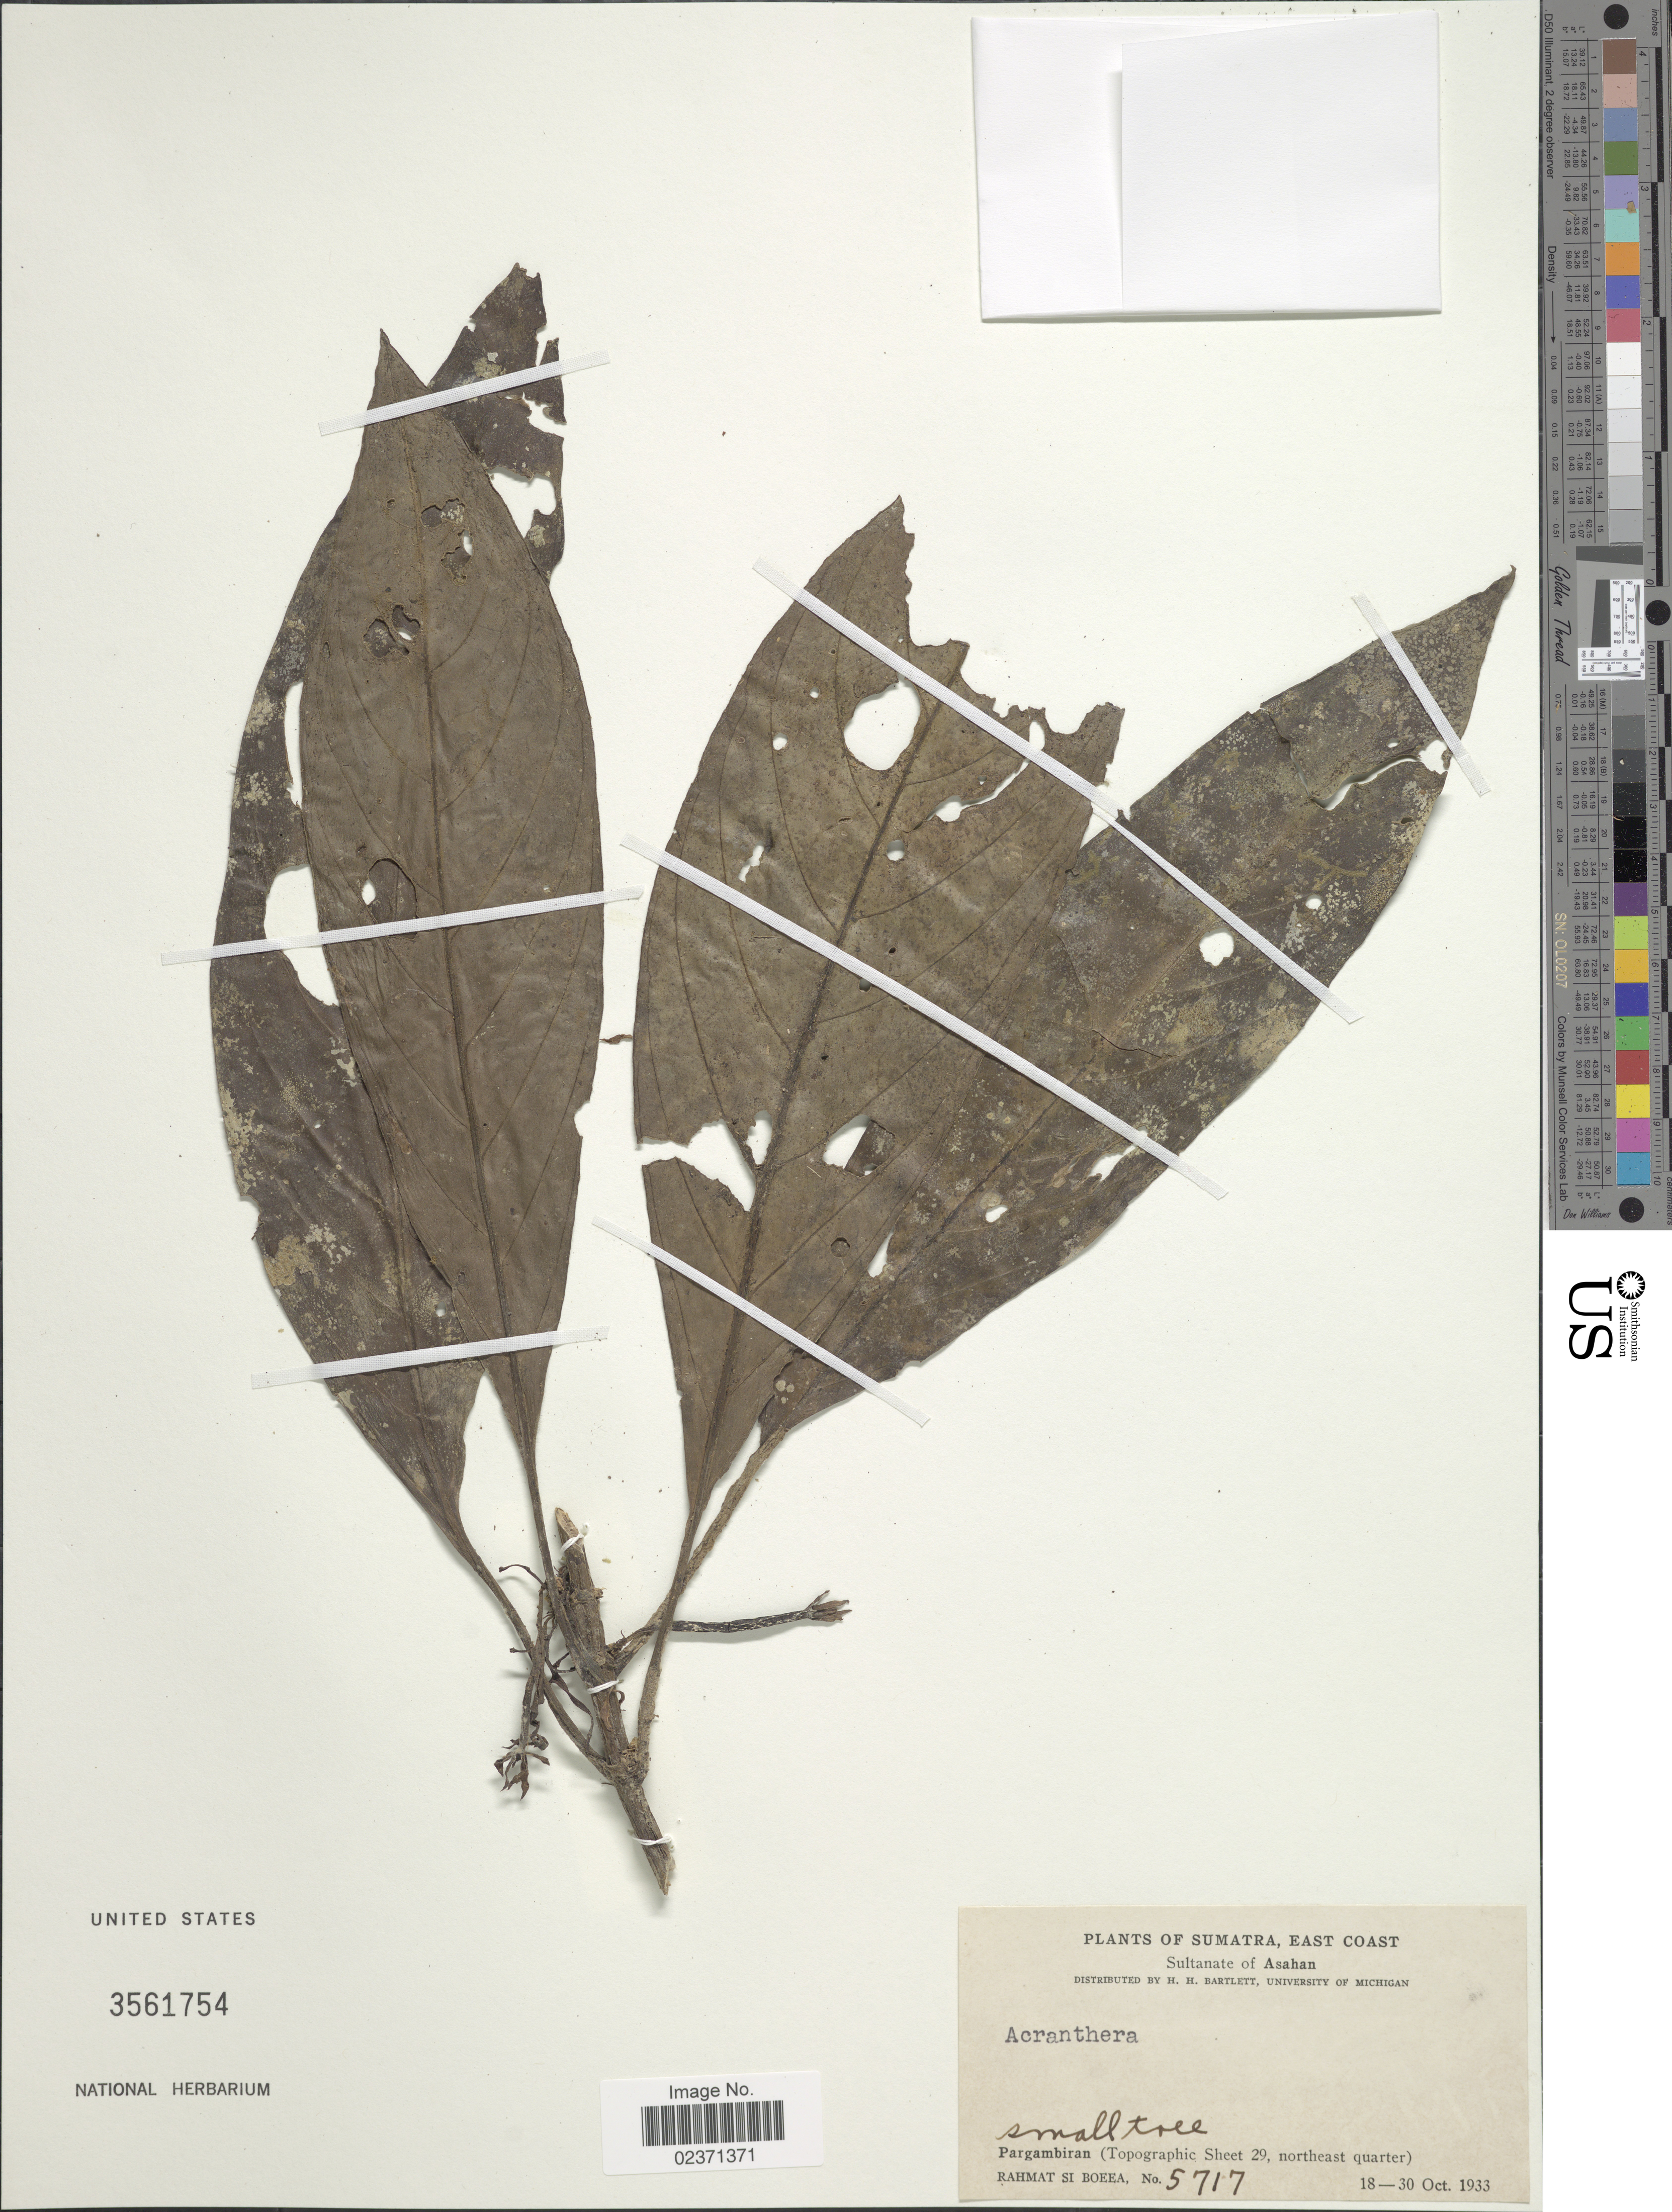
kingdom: Plantae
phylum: Tracheophyta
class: Magnoliopsida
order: Gentianales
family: Rubiaceae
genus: Acranthera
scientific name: Acranthera sp.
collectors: Rahmat Si Boeea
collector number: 5717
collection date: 1933-10-18/1933-10-30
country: Indonesia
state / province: Sumatra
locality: East Coast. Pargambiran (Topographic Sheet 29, northeast quarter) Sultanate of Asahan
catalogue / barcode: US 3561754